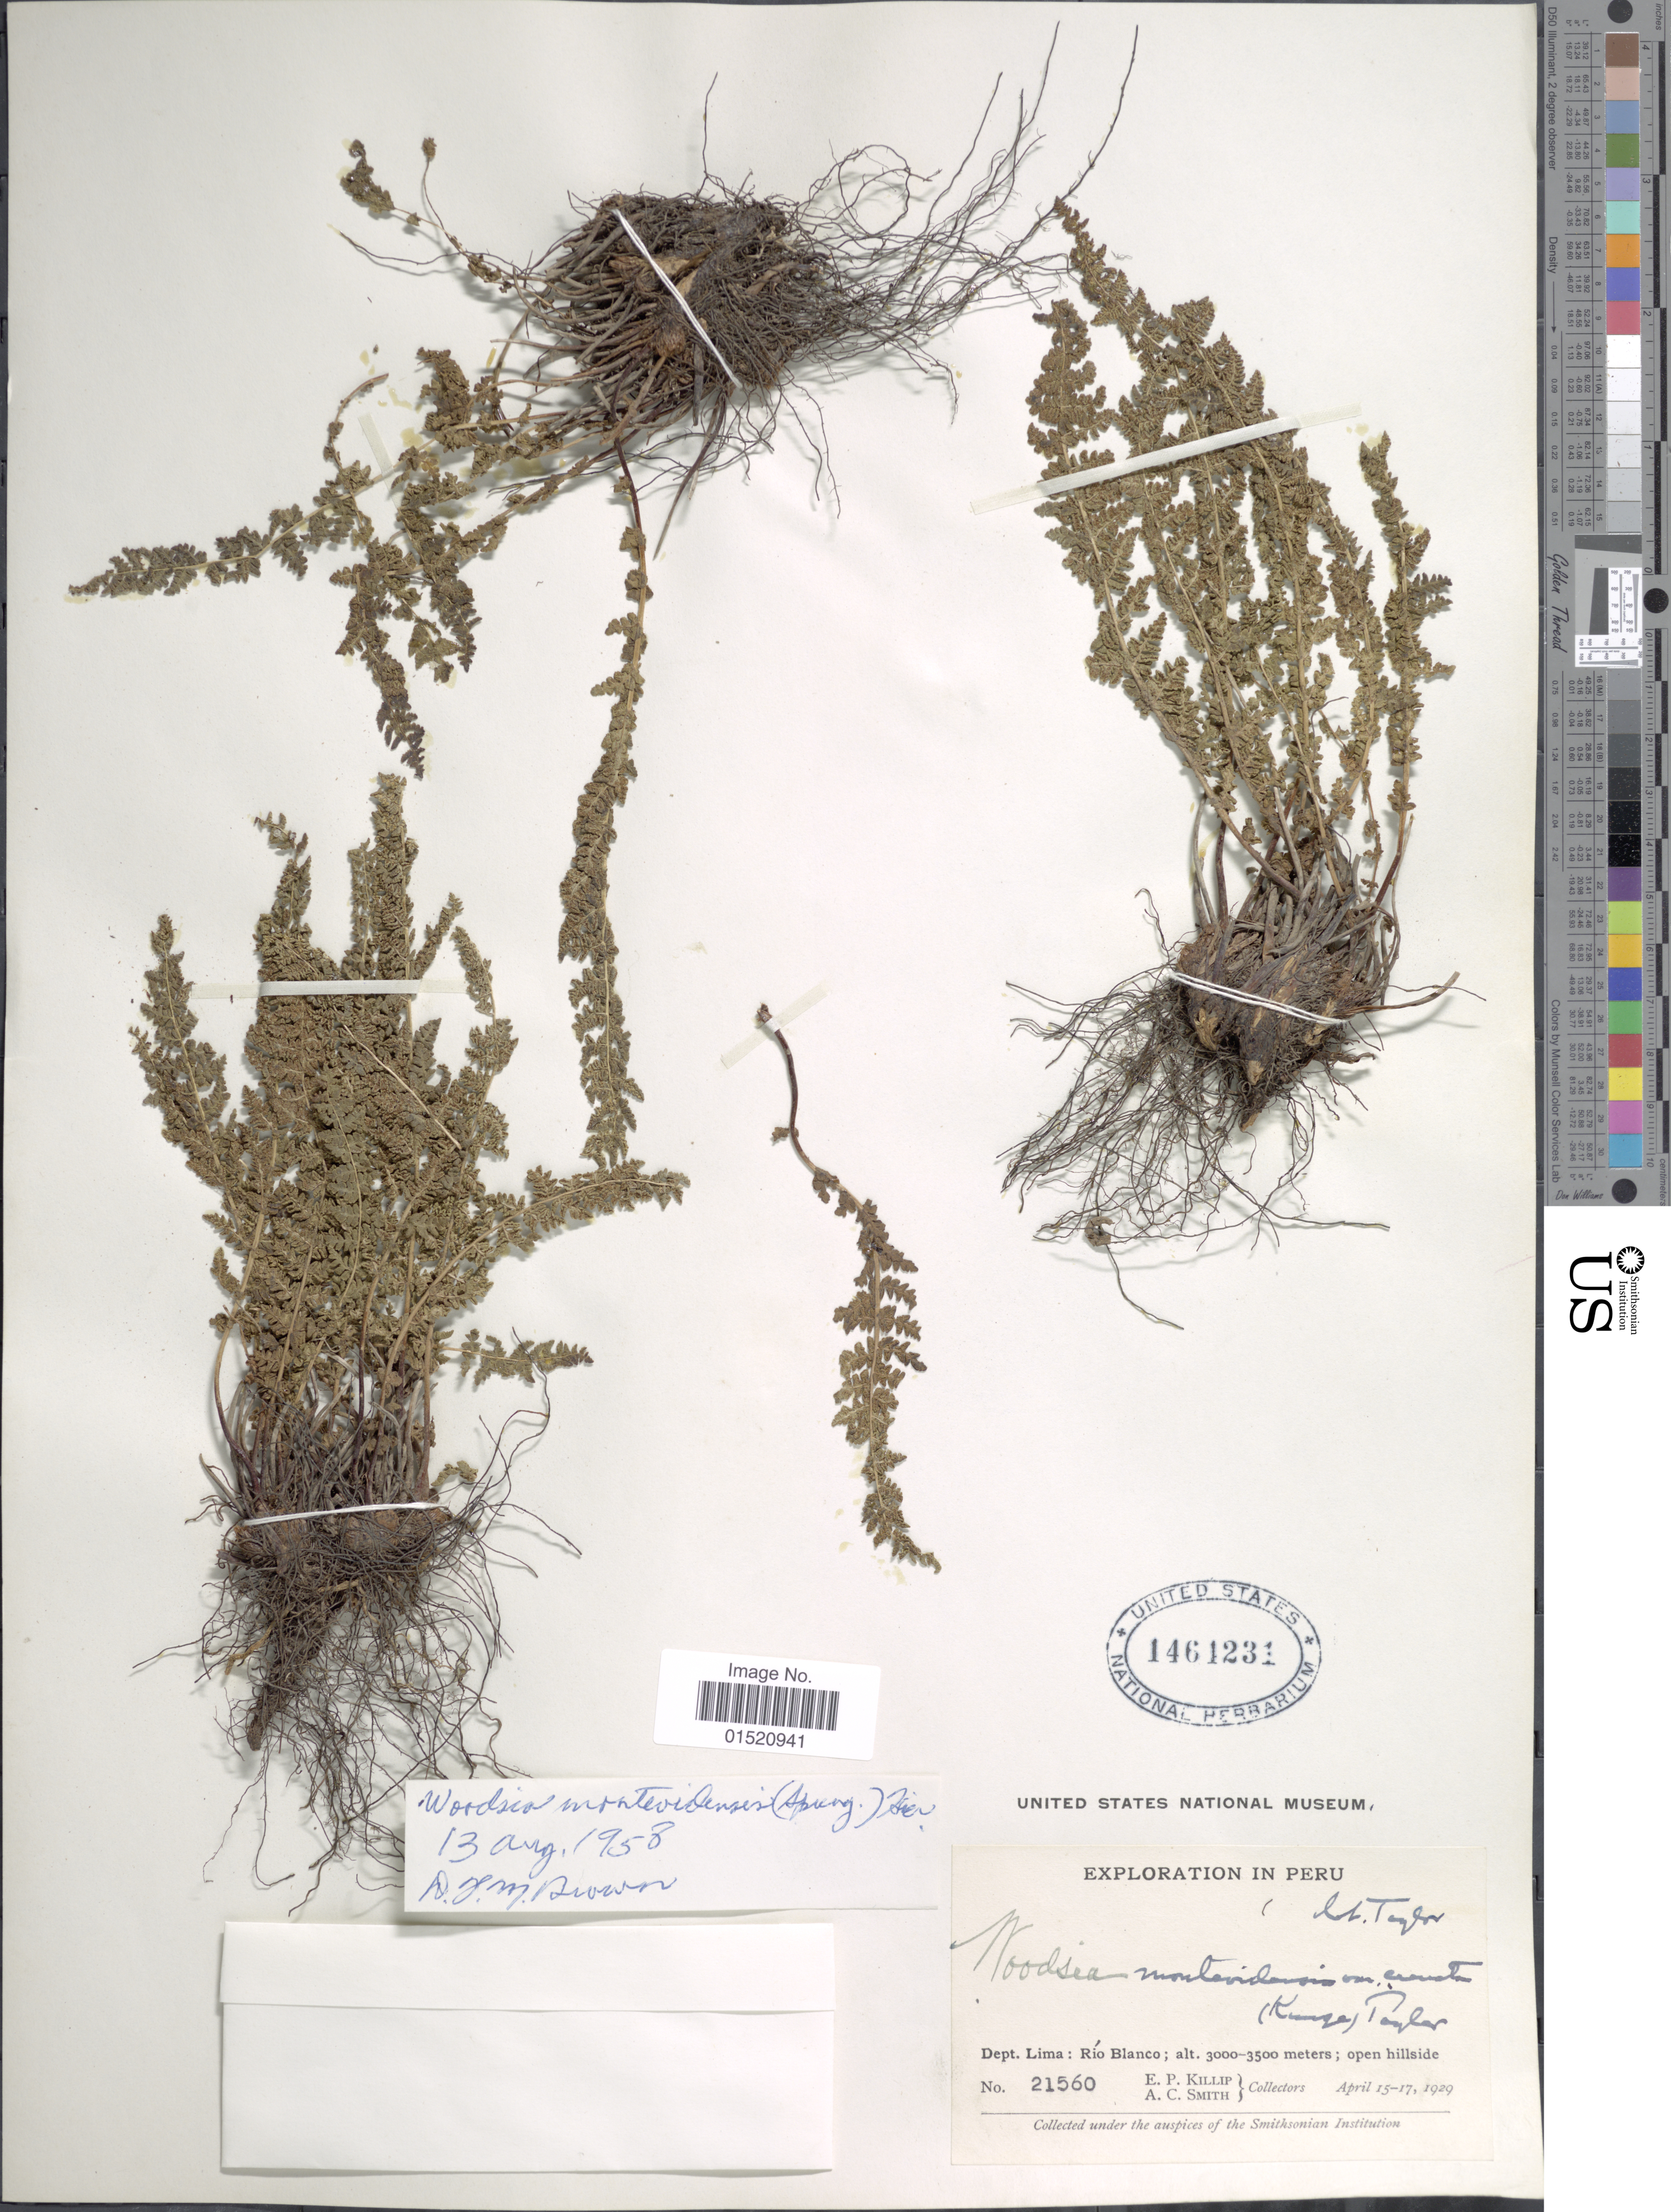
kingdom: Plantae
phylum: Tracheophyta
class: Polypodiopsida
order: Polypodiales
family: Woodsiaceae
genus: Woodsia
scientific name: Woodsia montevidensis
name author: (Spreng.) Hieron.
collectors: E. P. Killip & A. C. Smith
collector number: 21560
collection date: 1929-04-15/1929-04-17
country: Peru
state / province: Lima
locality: Dept.Lima: Río Blanco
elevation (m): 3000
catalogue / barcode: US 1461231